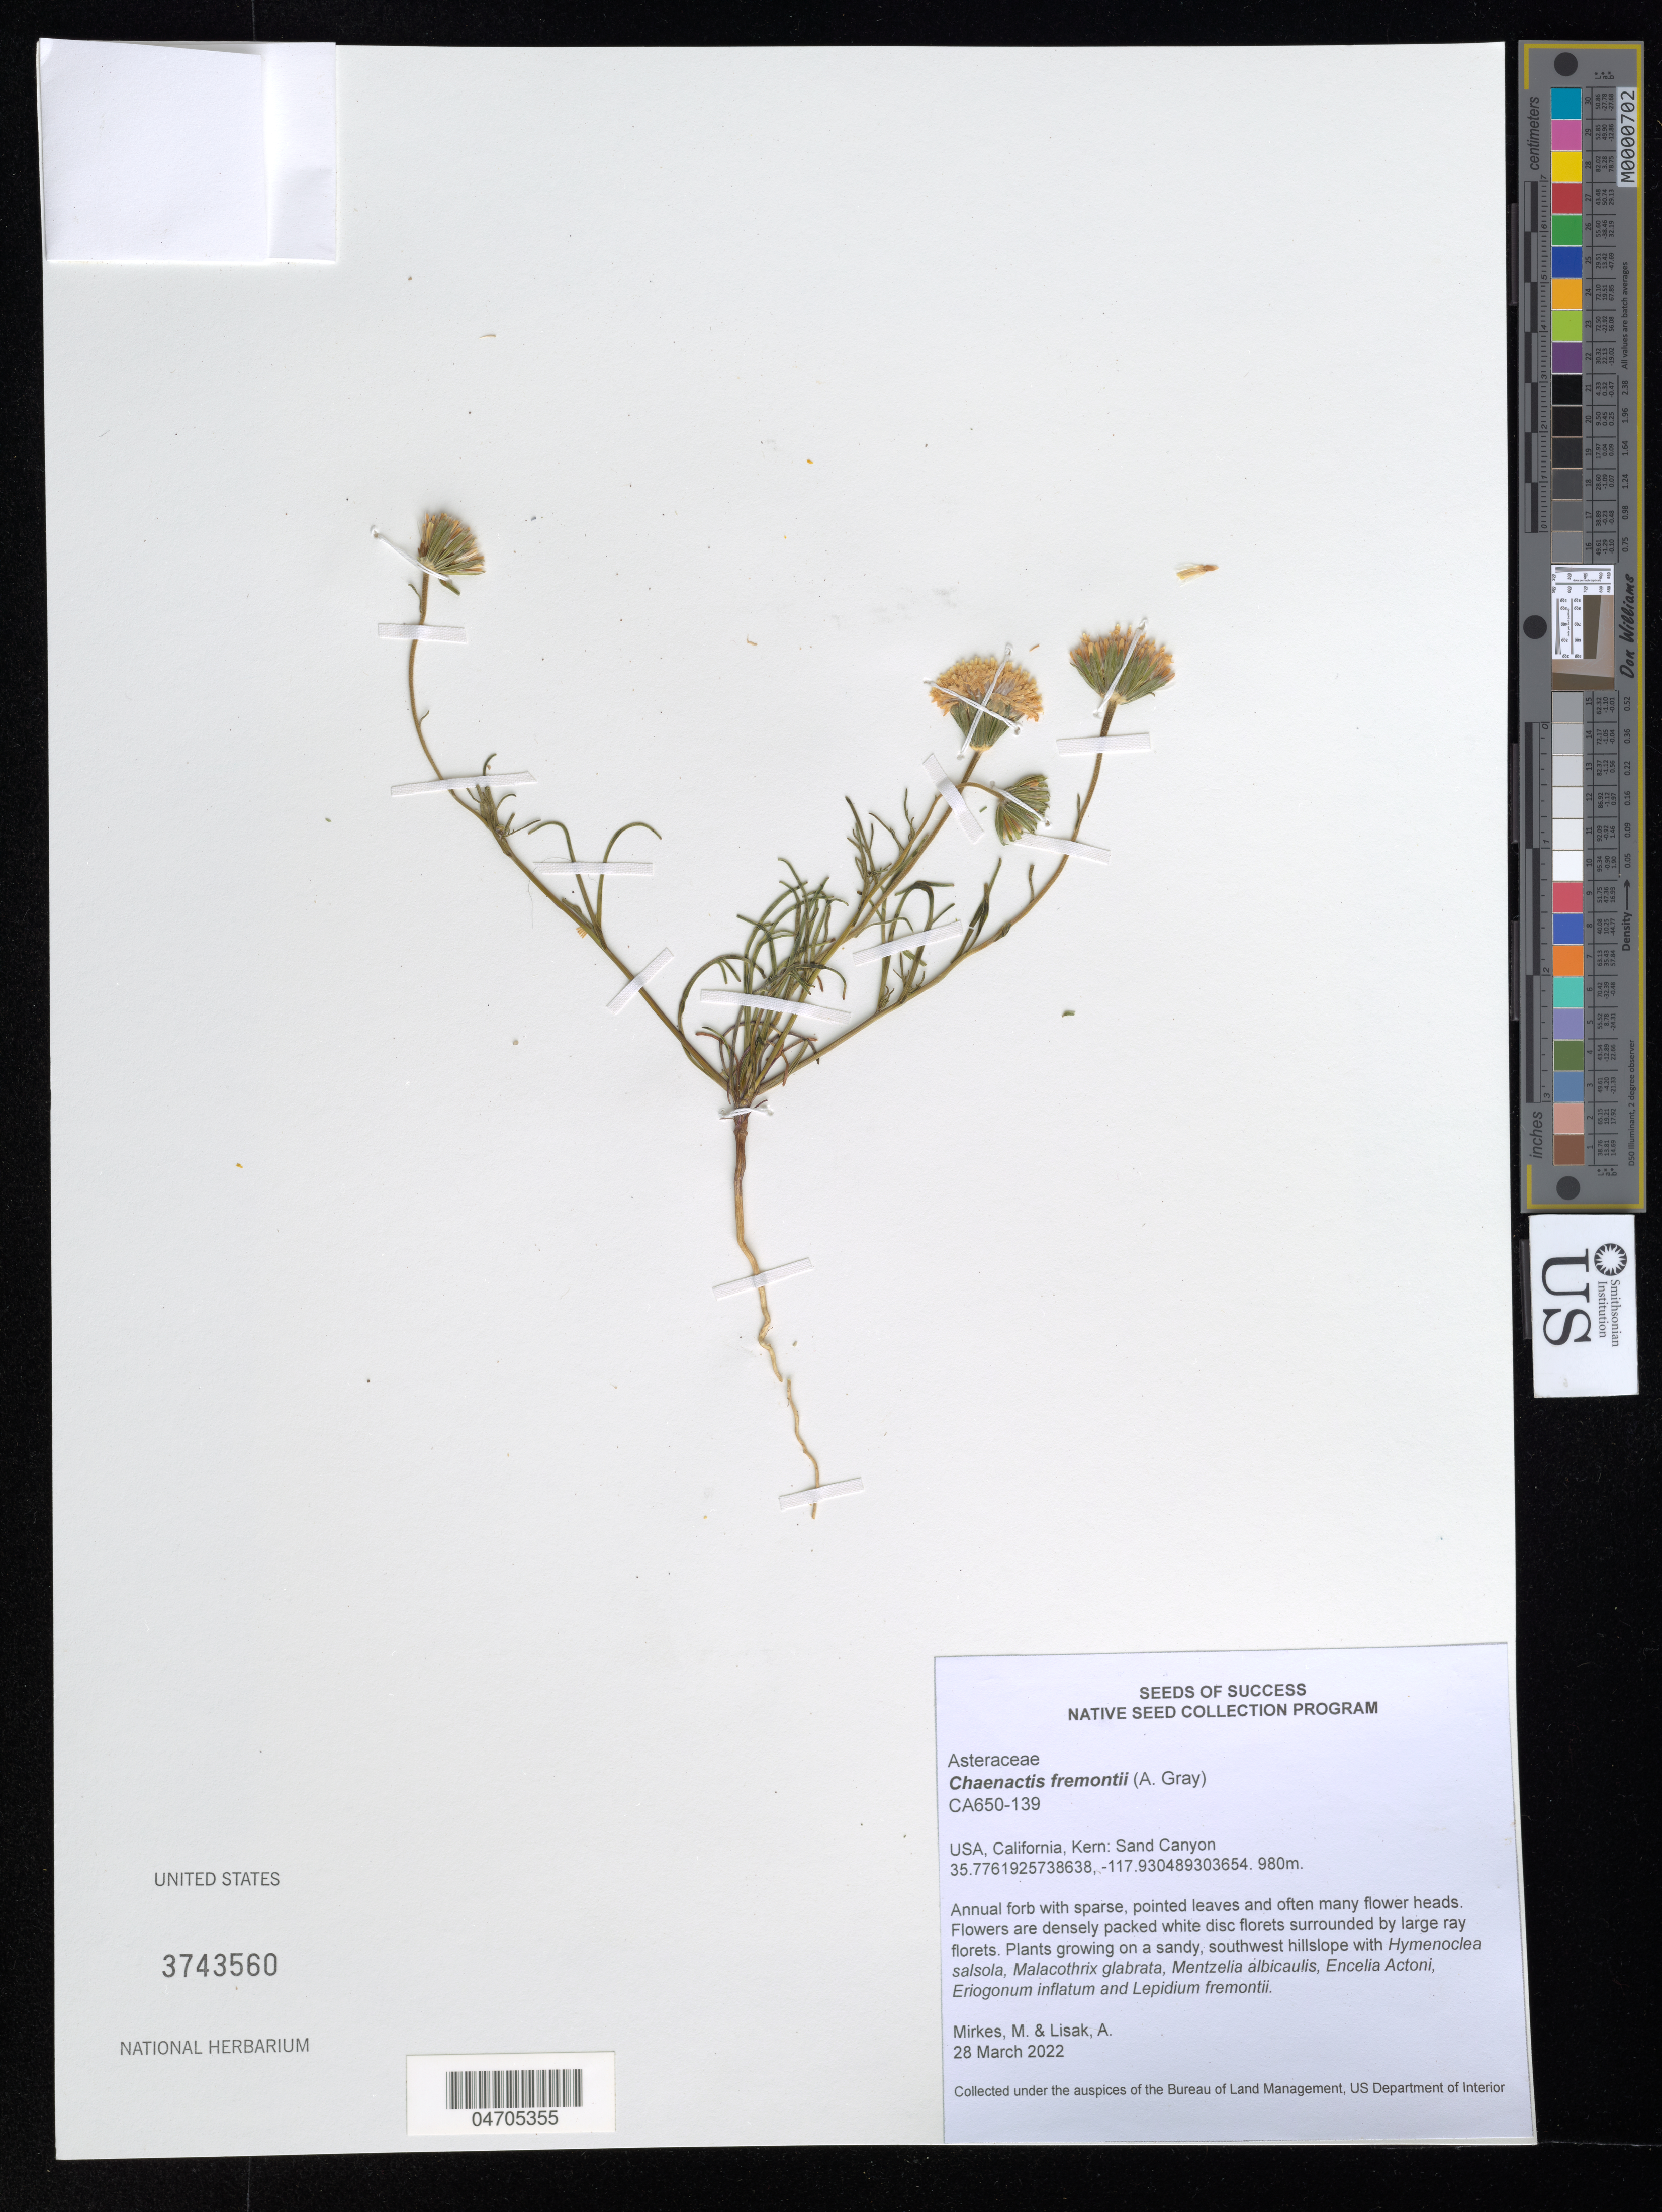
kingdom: Plantae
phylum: Tracheophyta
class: Magnoliopsida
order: Asterales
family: Asteraceae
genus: Chaenactis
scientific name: Chaenactis fremontii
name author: A. Gray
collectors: M. Mirkes & A. Lisak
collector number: CA650-139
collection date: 2022-03-28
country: United States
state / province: California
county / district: Kern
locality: Kern: Sand Canyon.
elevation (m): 980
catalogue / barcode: US 3743560